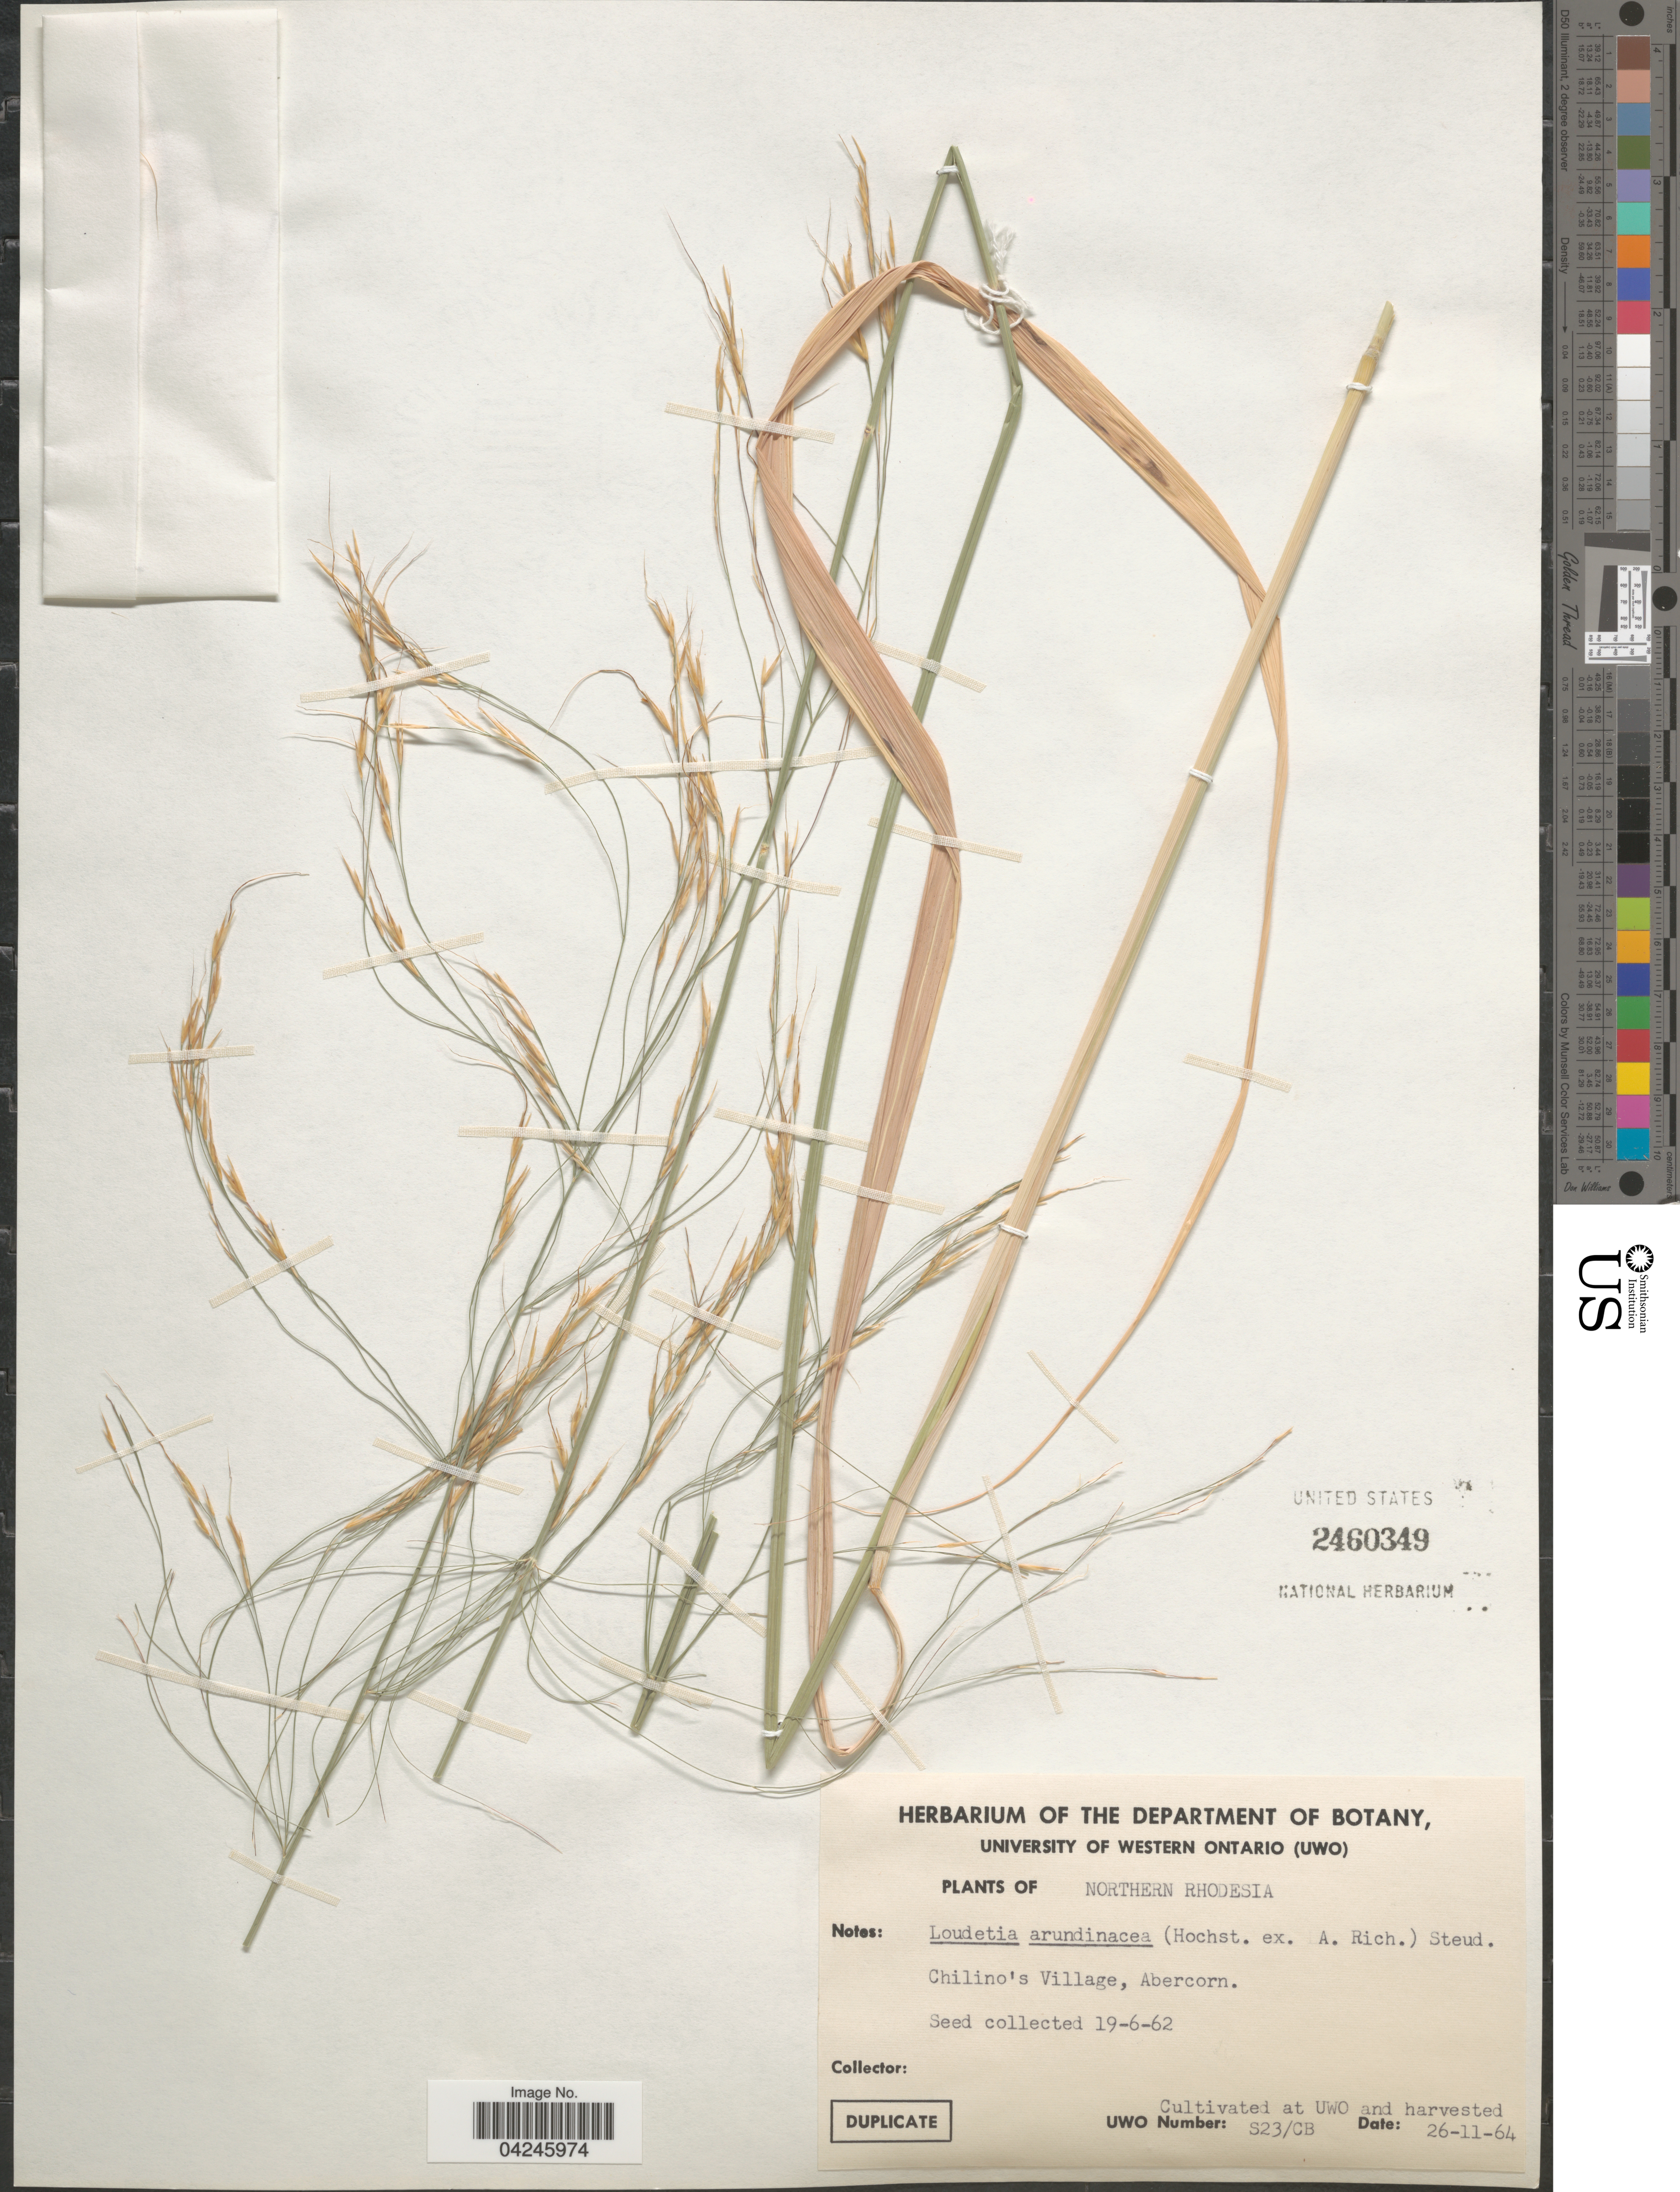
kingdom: Plantae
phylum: Tracheophyta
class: Liliopsida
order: Poales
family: Poaceae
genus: Loudetia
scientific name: Loudetia arundinacea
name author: (Hochst. ex A. Rich.) Steud.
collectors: Botany Staff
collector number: S23/CB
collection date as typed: Transcribed d/m/y: 26/11/64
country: Canada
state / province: Ontario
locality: Cultivated at UWO and harvested.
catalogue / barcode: US 2460349